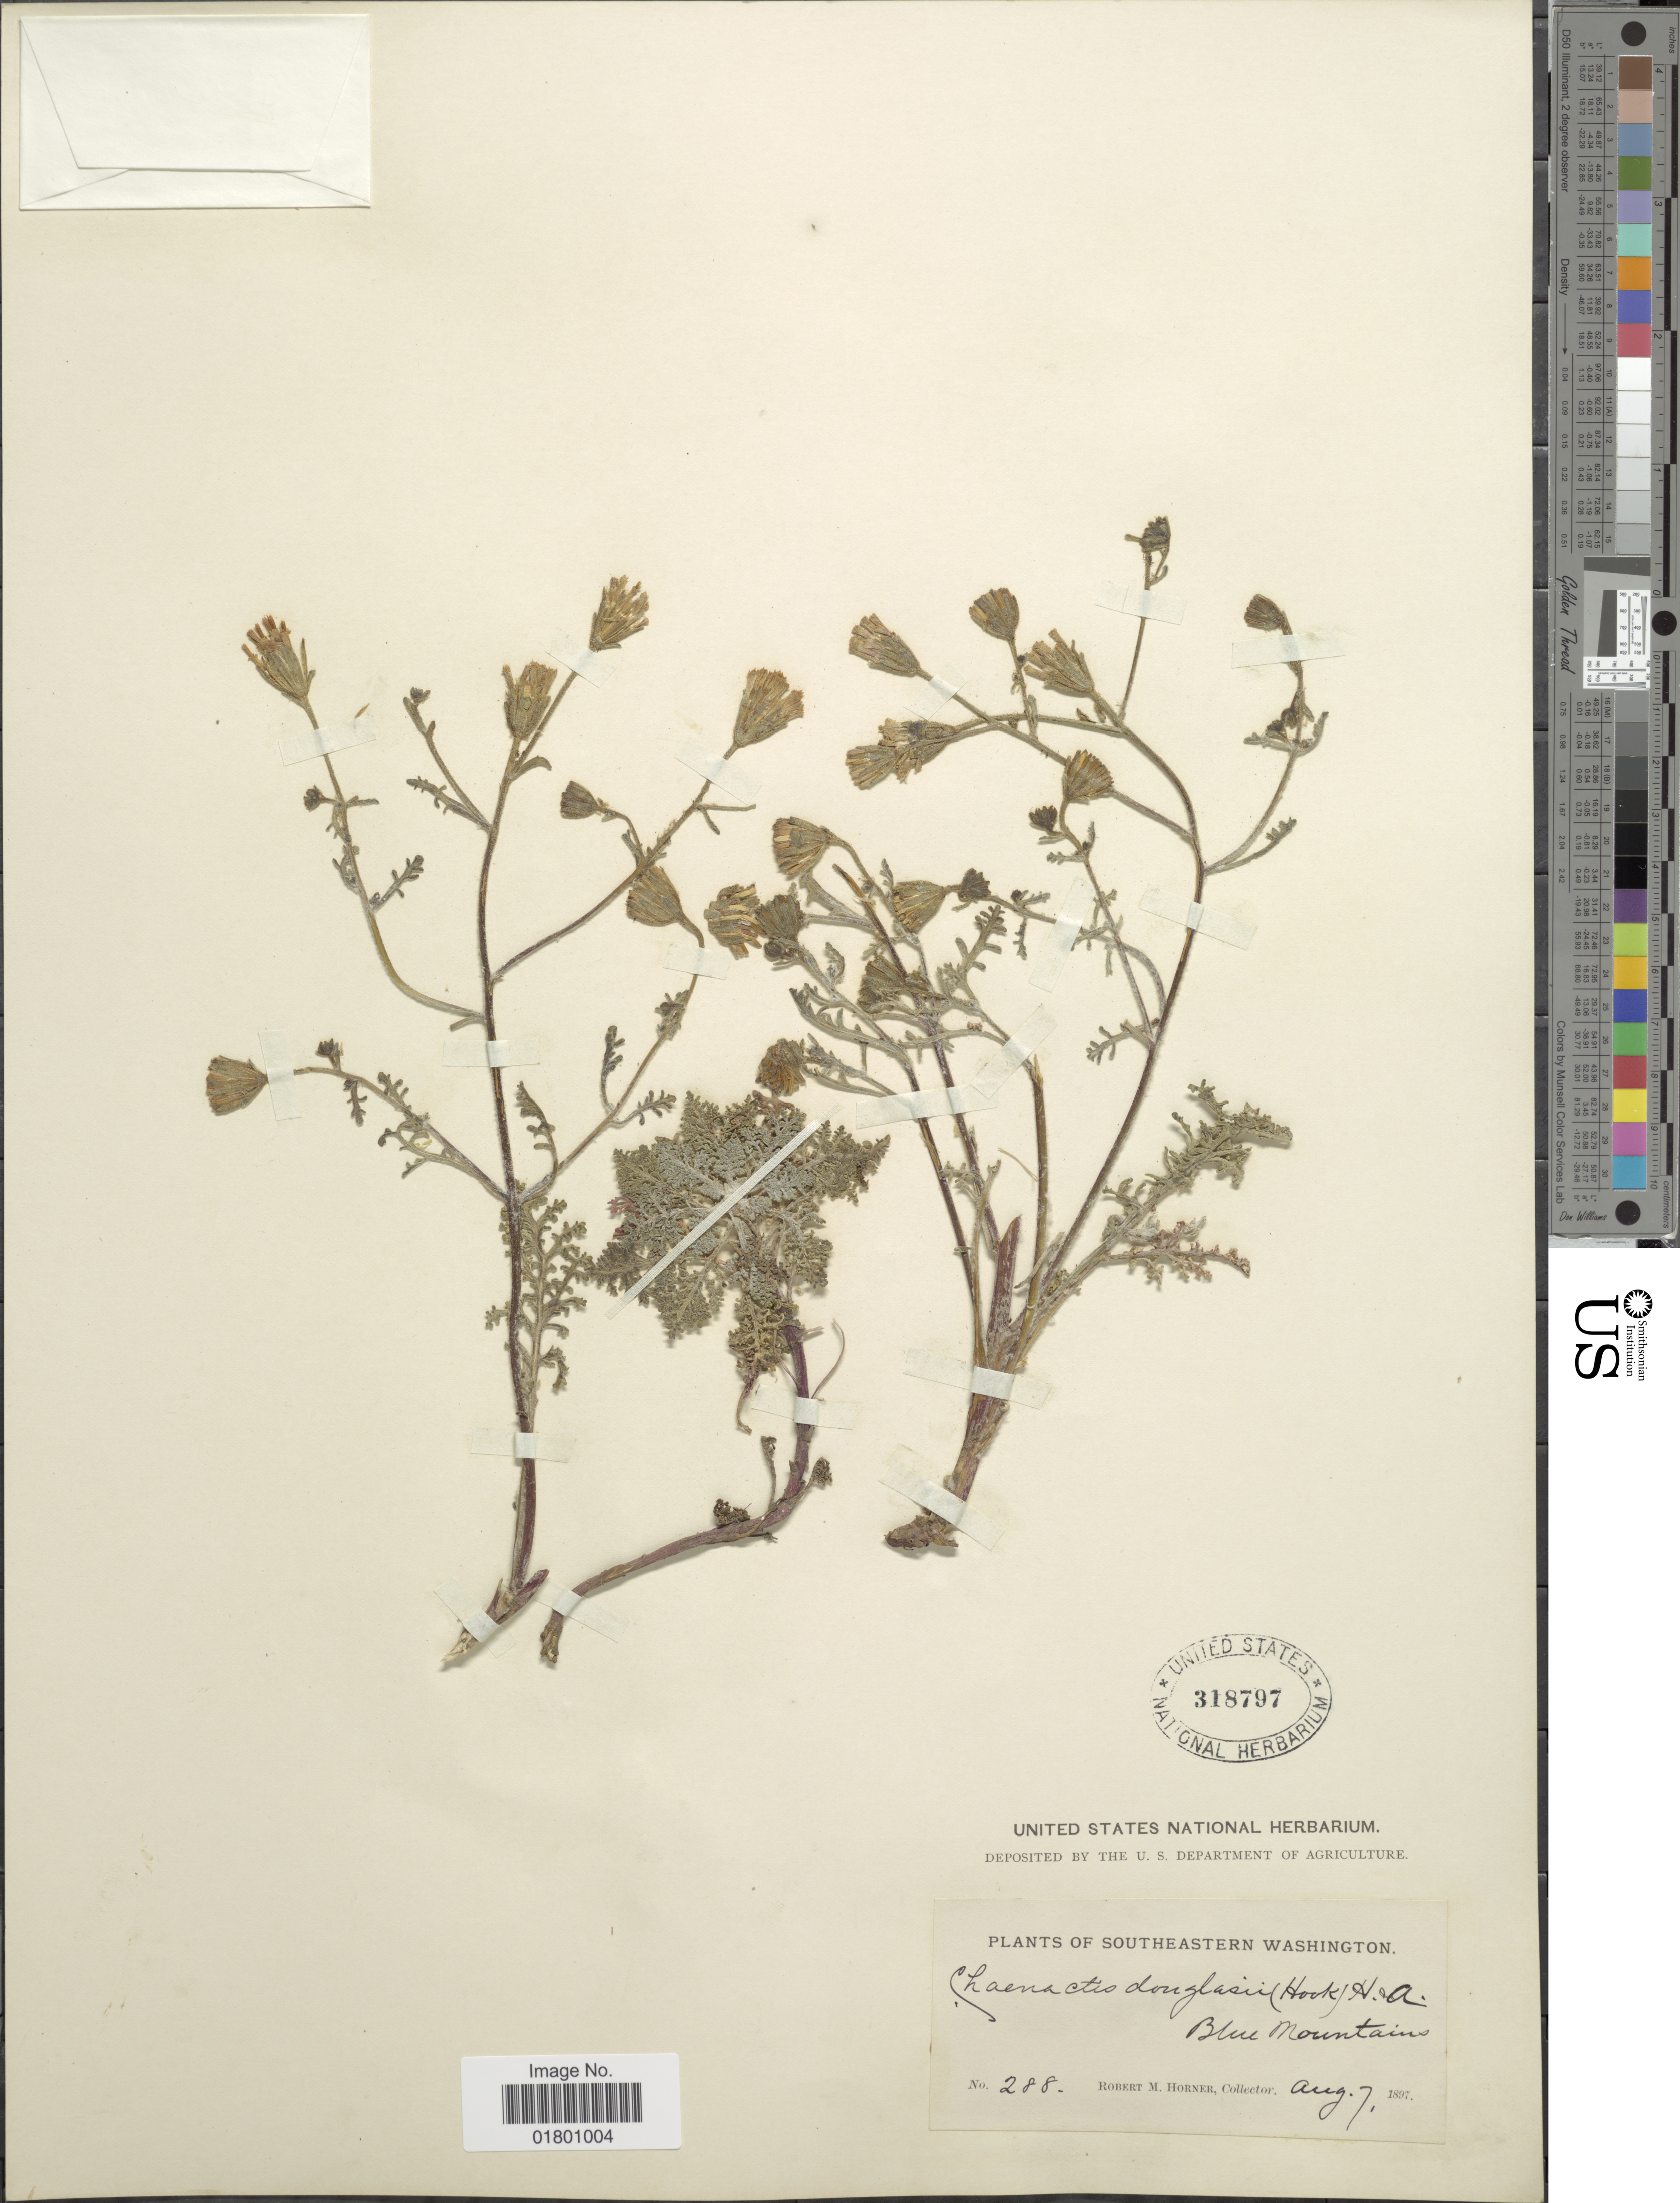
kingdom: Plantae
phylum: Tracheophyta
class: Magnoliopsida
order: Asterales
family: Asteraceae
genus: Chaenactis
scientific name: Chaenactis douglasii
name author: Hook. & Arn.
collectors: R. Horner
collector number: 288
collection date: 1897-08-07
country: United States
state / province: Washington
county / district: Clallam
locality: Southeastern Washington, Blue Mountains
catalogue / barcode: US 318797